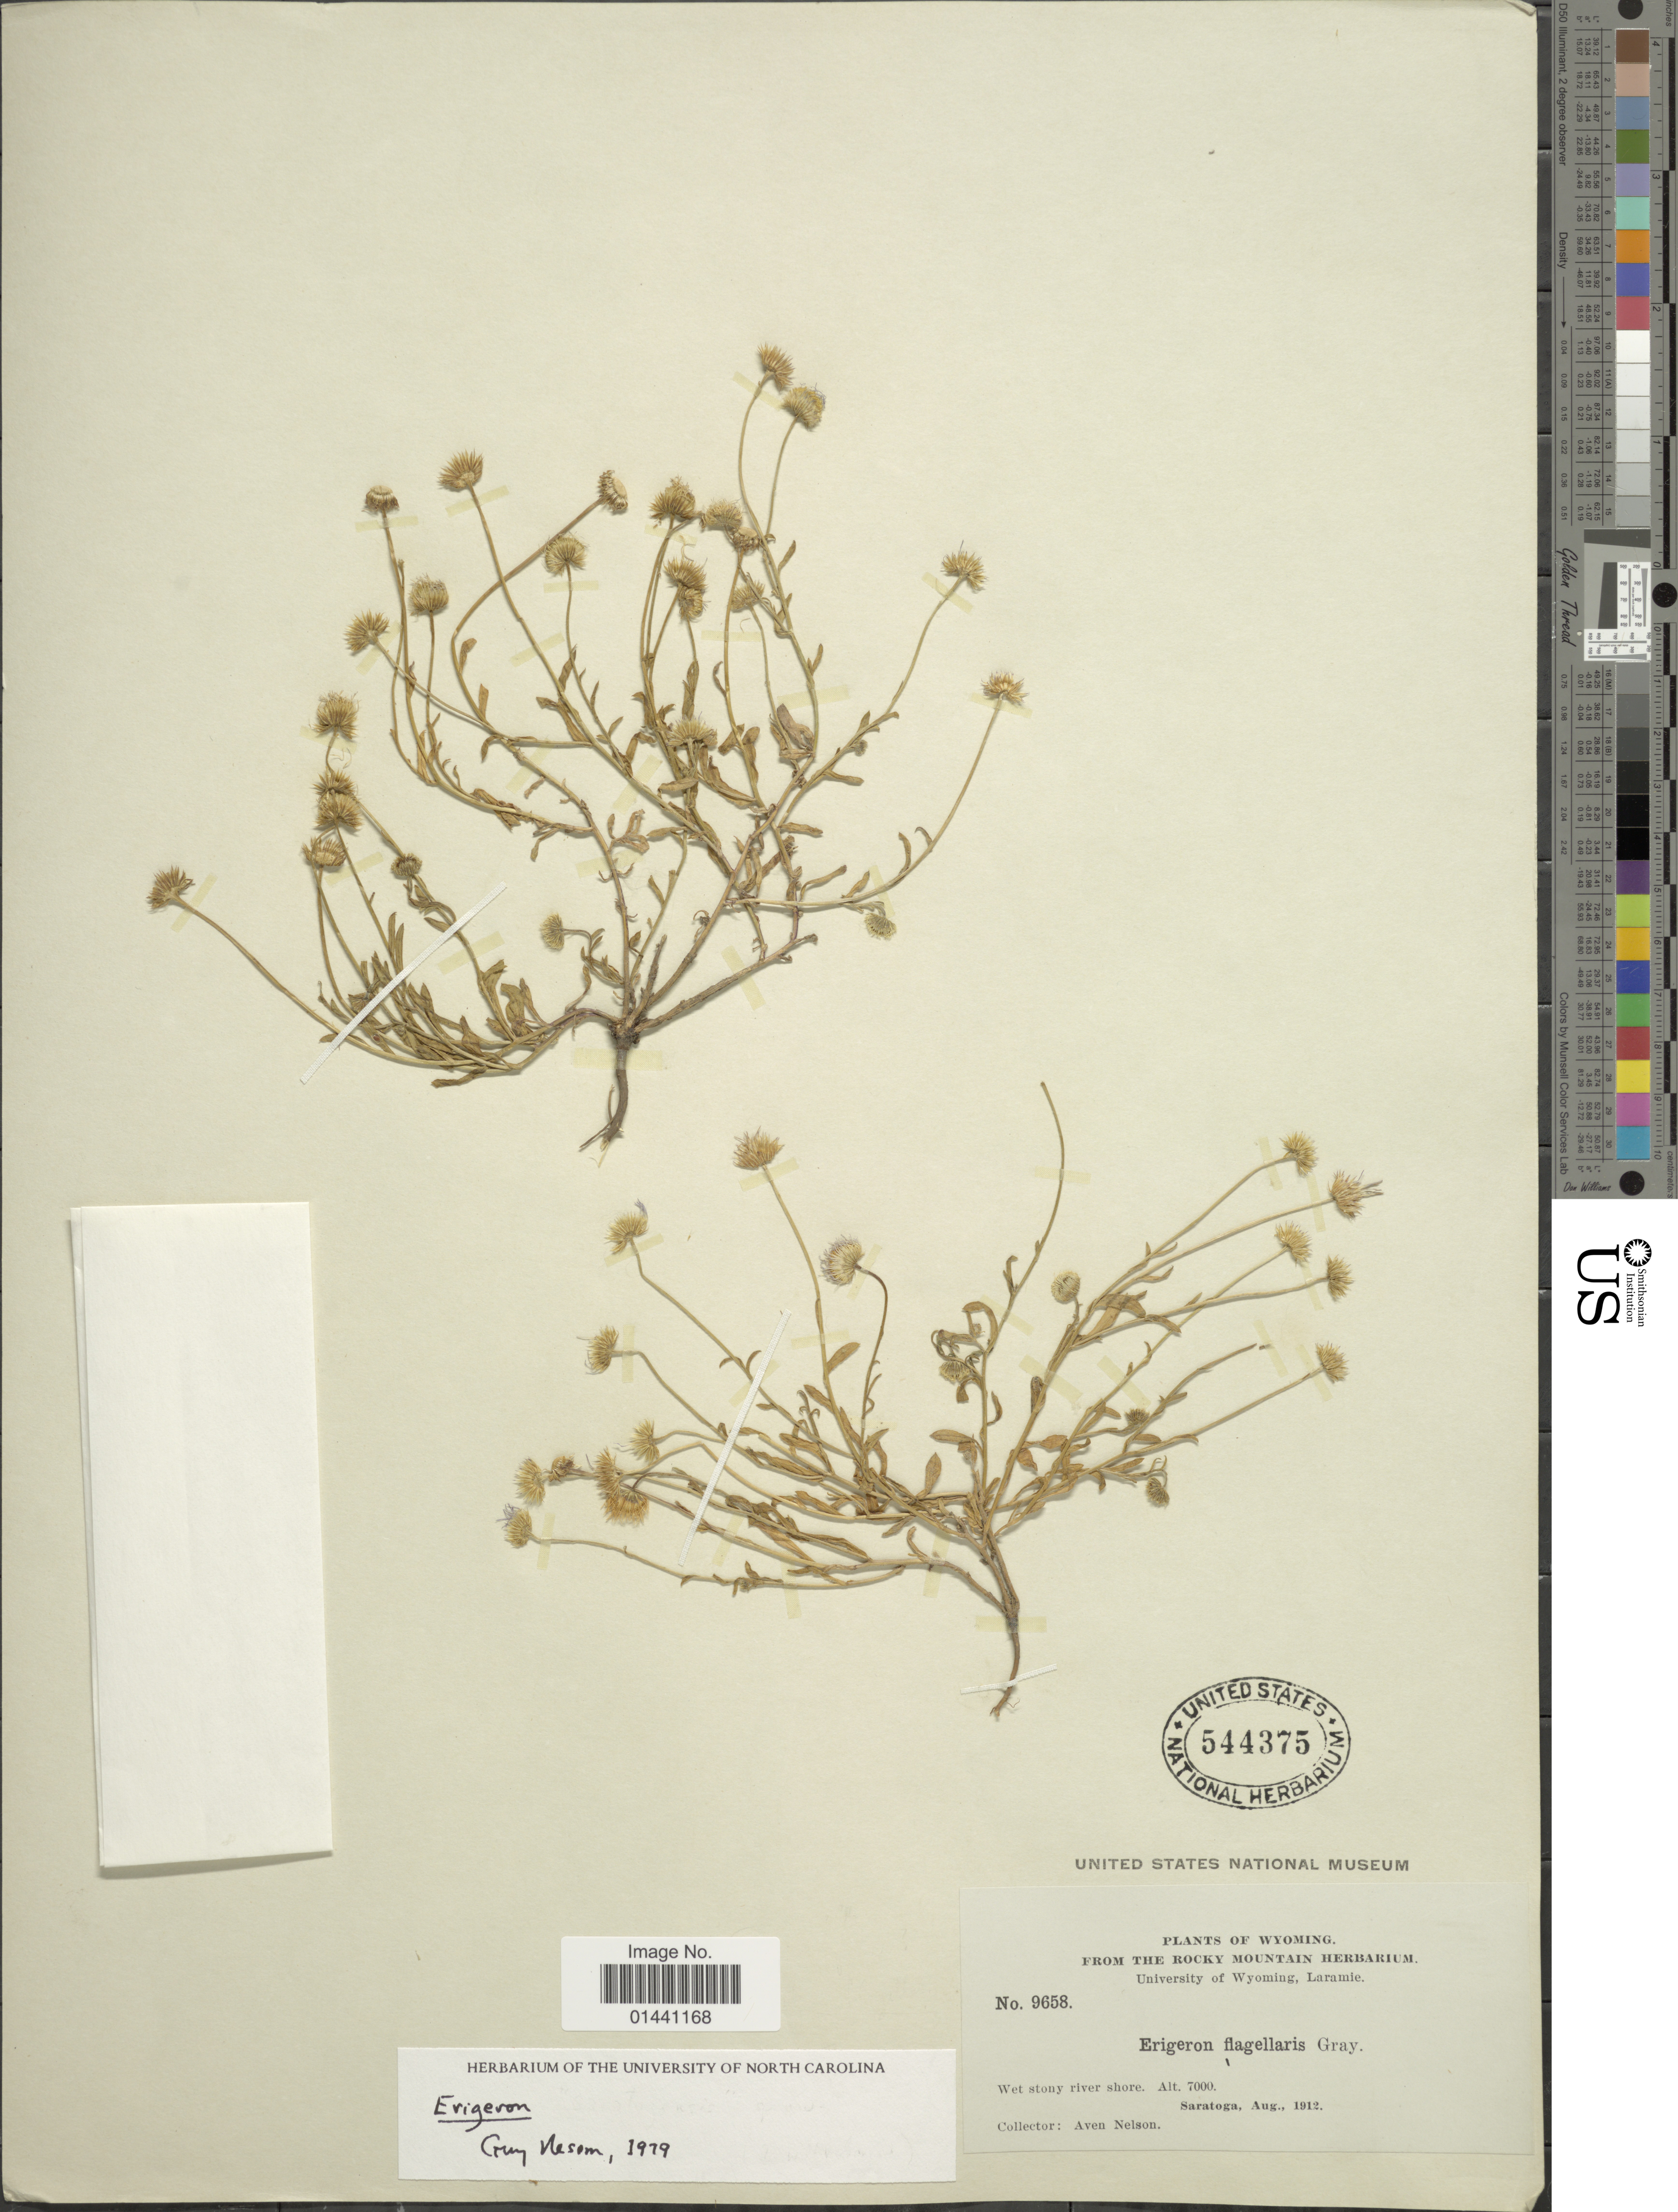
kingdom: Plantae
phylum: Tracheophyta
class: Magnoliopsida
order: Asterales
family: Asteraceae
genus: Erigeron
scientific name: Erigeron sp.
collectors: A. Nelson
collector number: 9658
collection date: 1912-08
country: United States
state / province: Wyoming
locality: Wet stony river shore, Saratoga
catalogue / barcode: US 544375